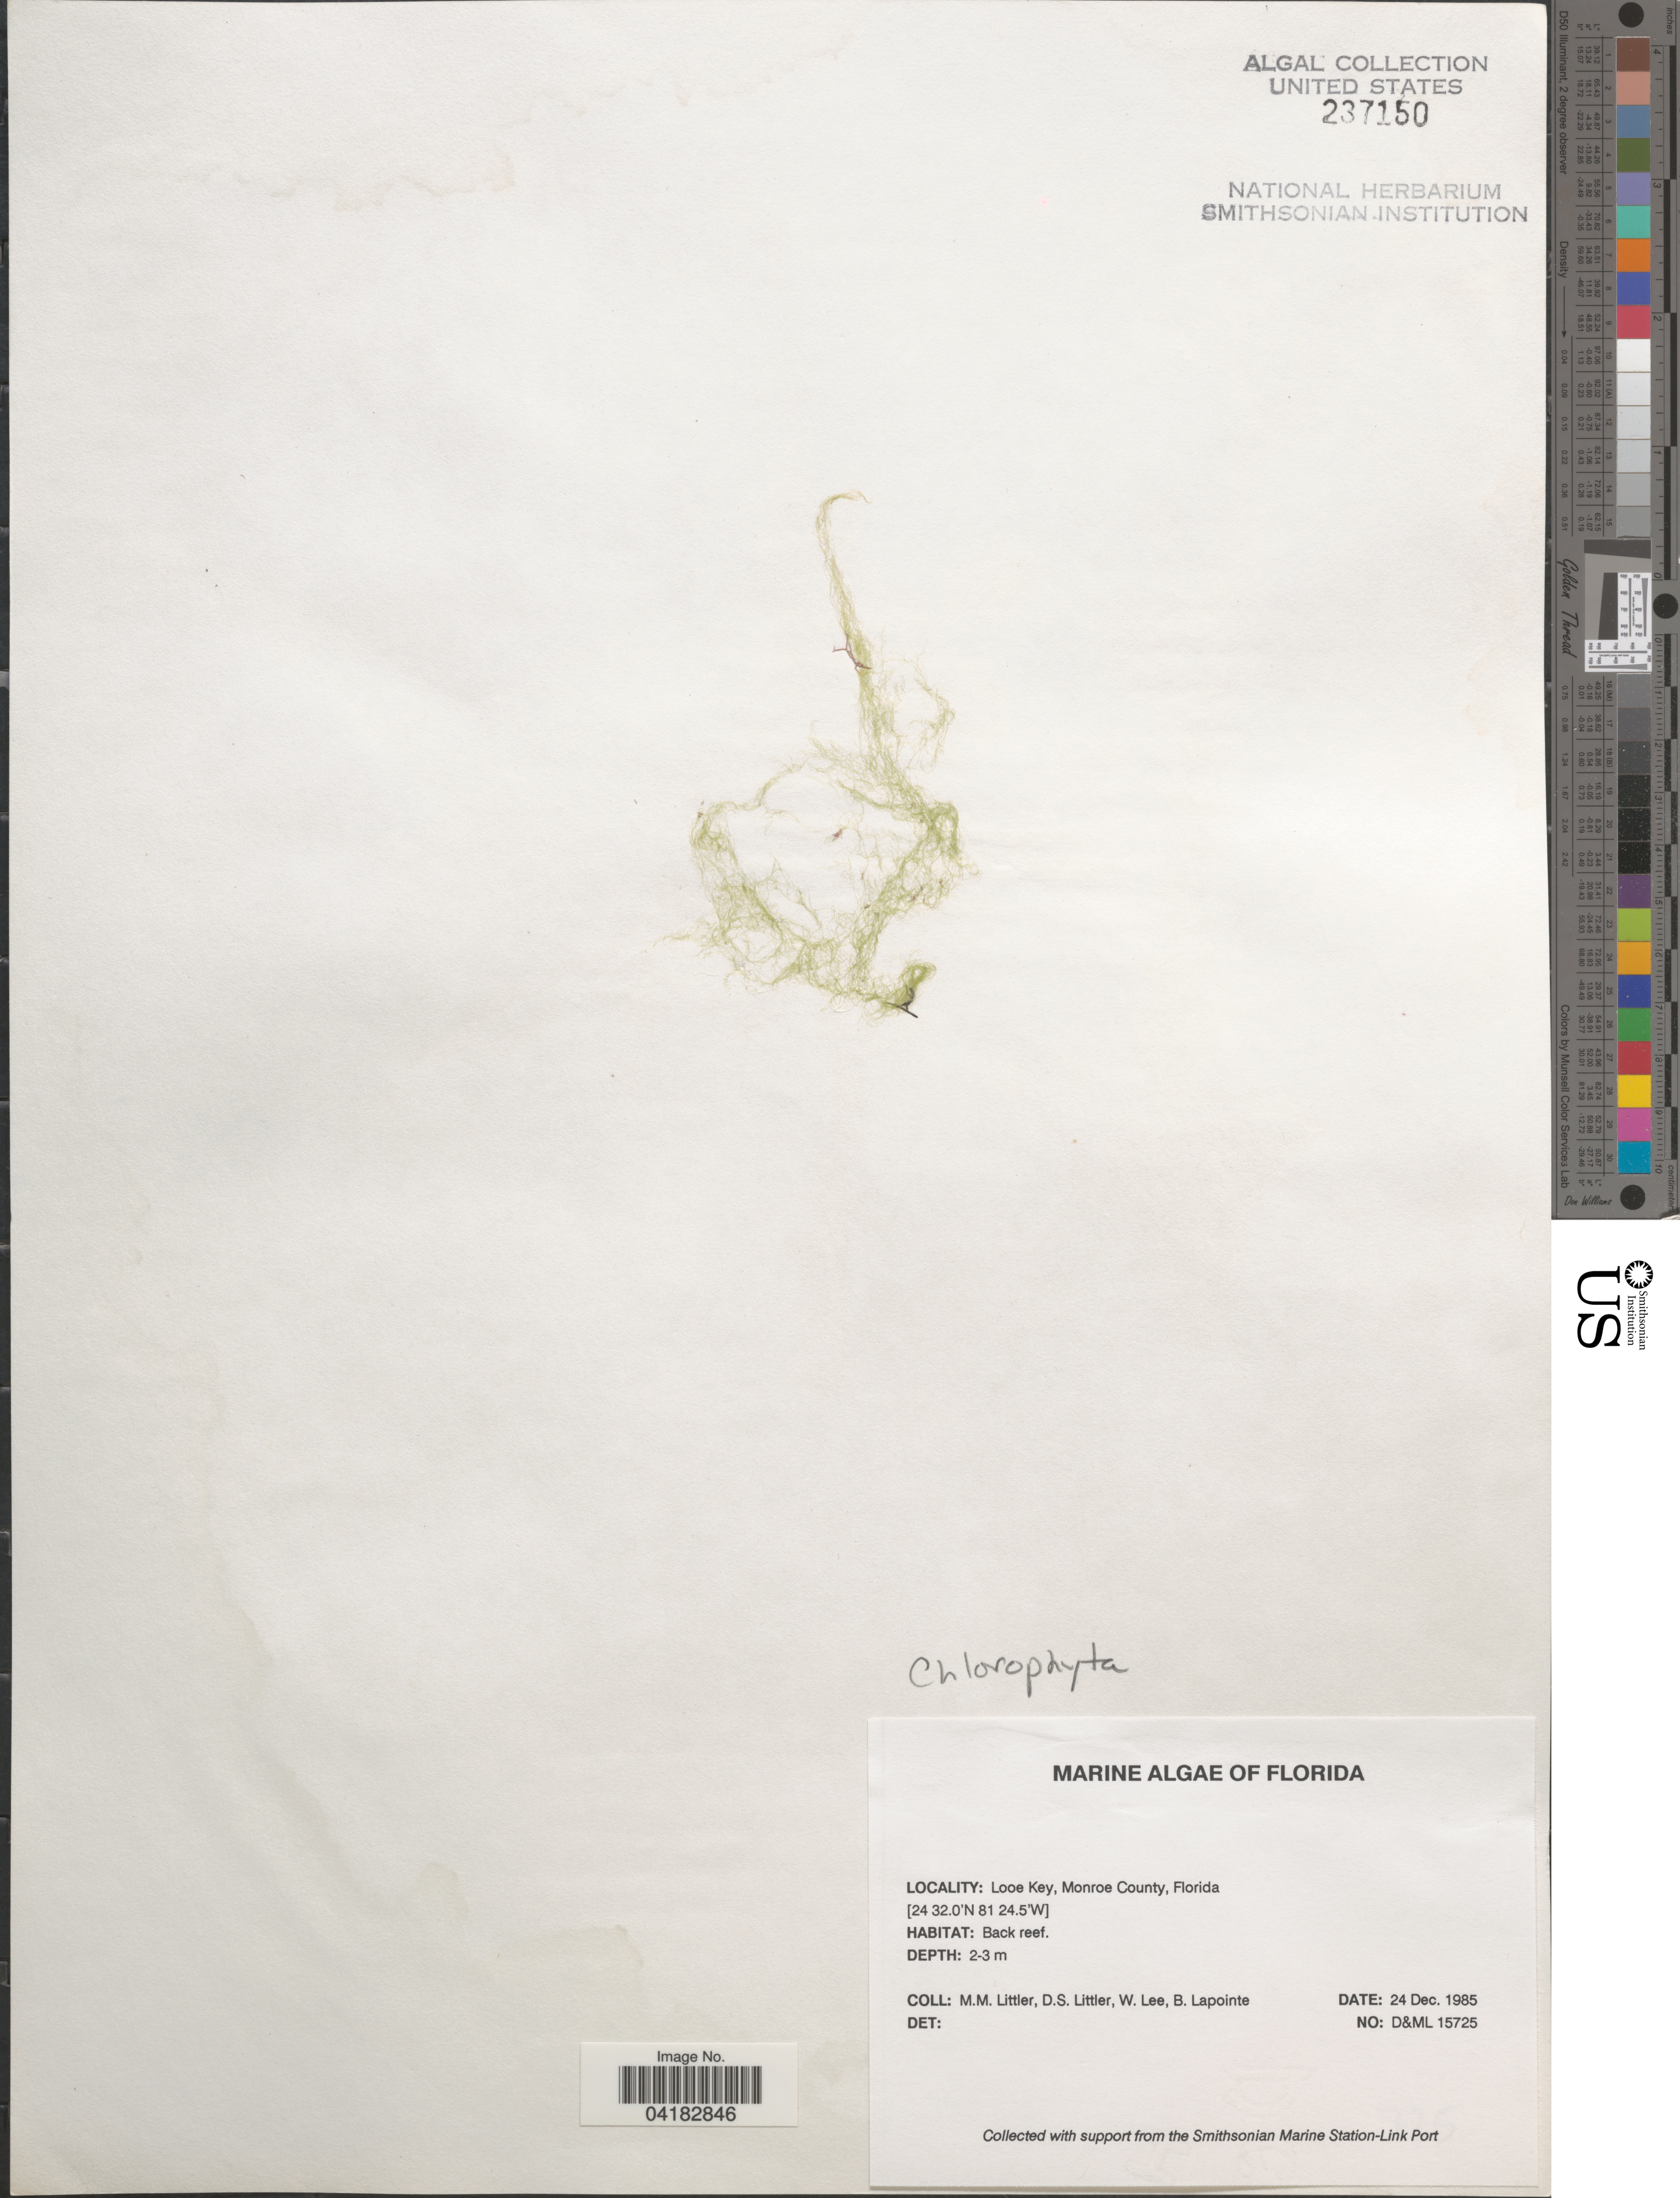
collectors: D. S. Littler, W. Lee & B. Lapointe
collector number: D&ML15725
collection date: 1985-12-24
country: United States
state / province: Florida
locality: Looe Key, Monroe County.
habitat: back reef.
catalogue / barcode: US 237150